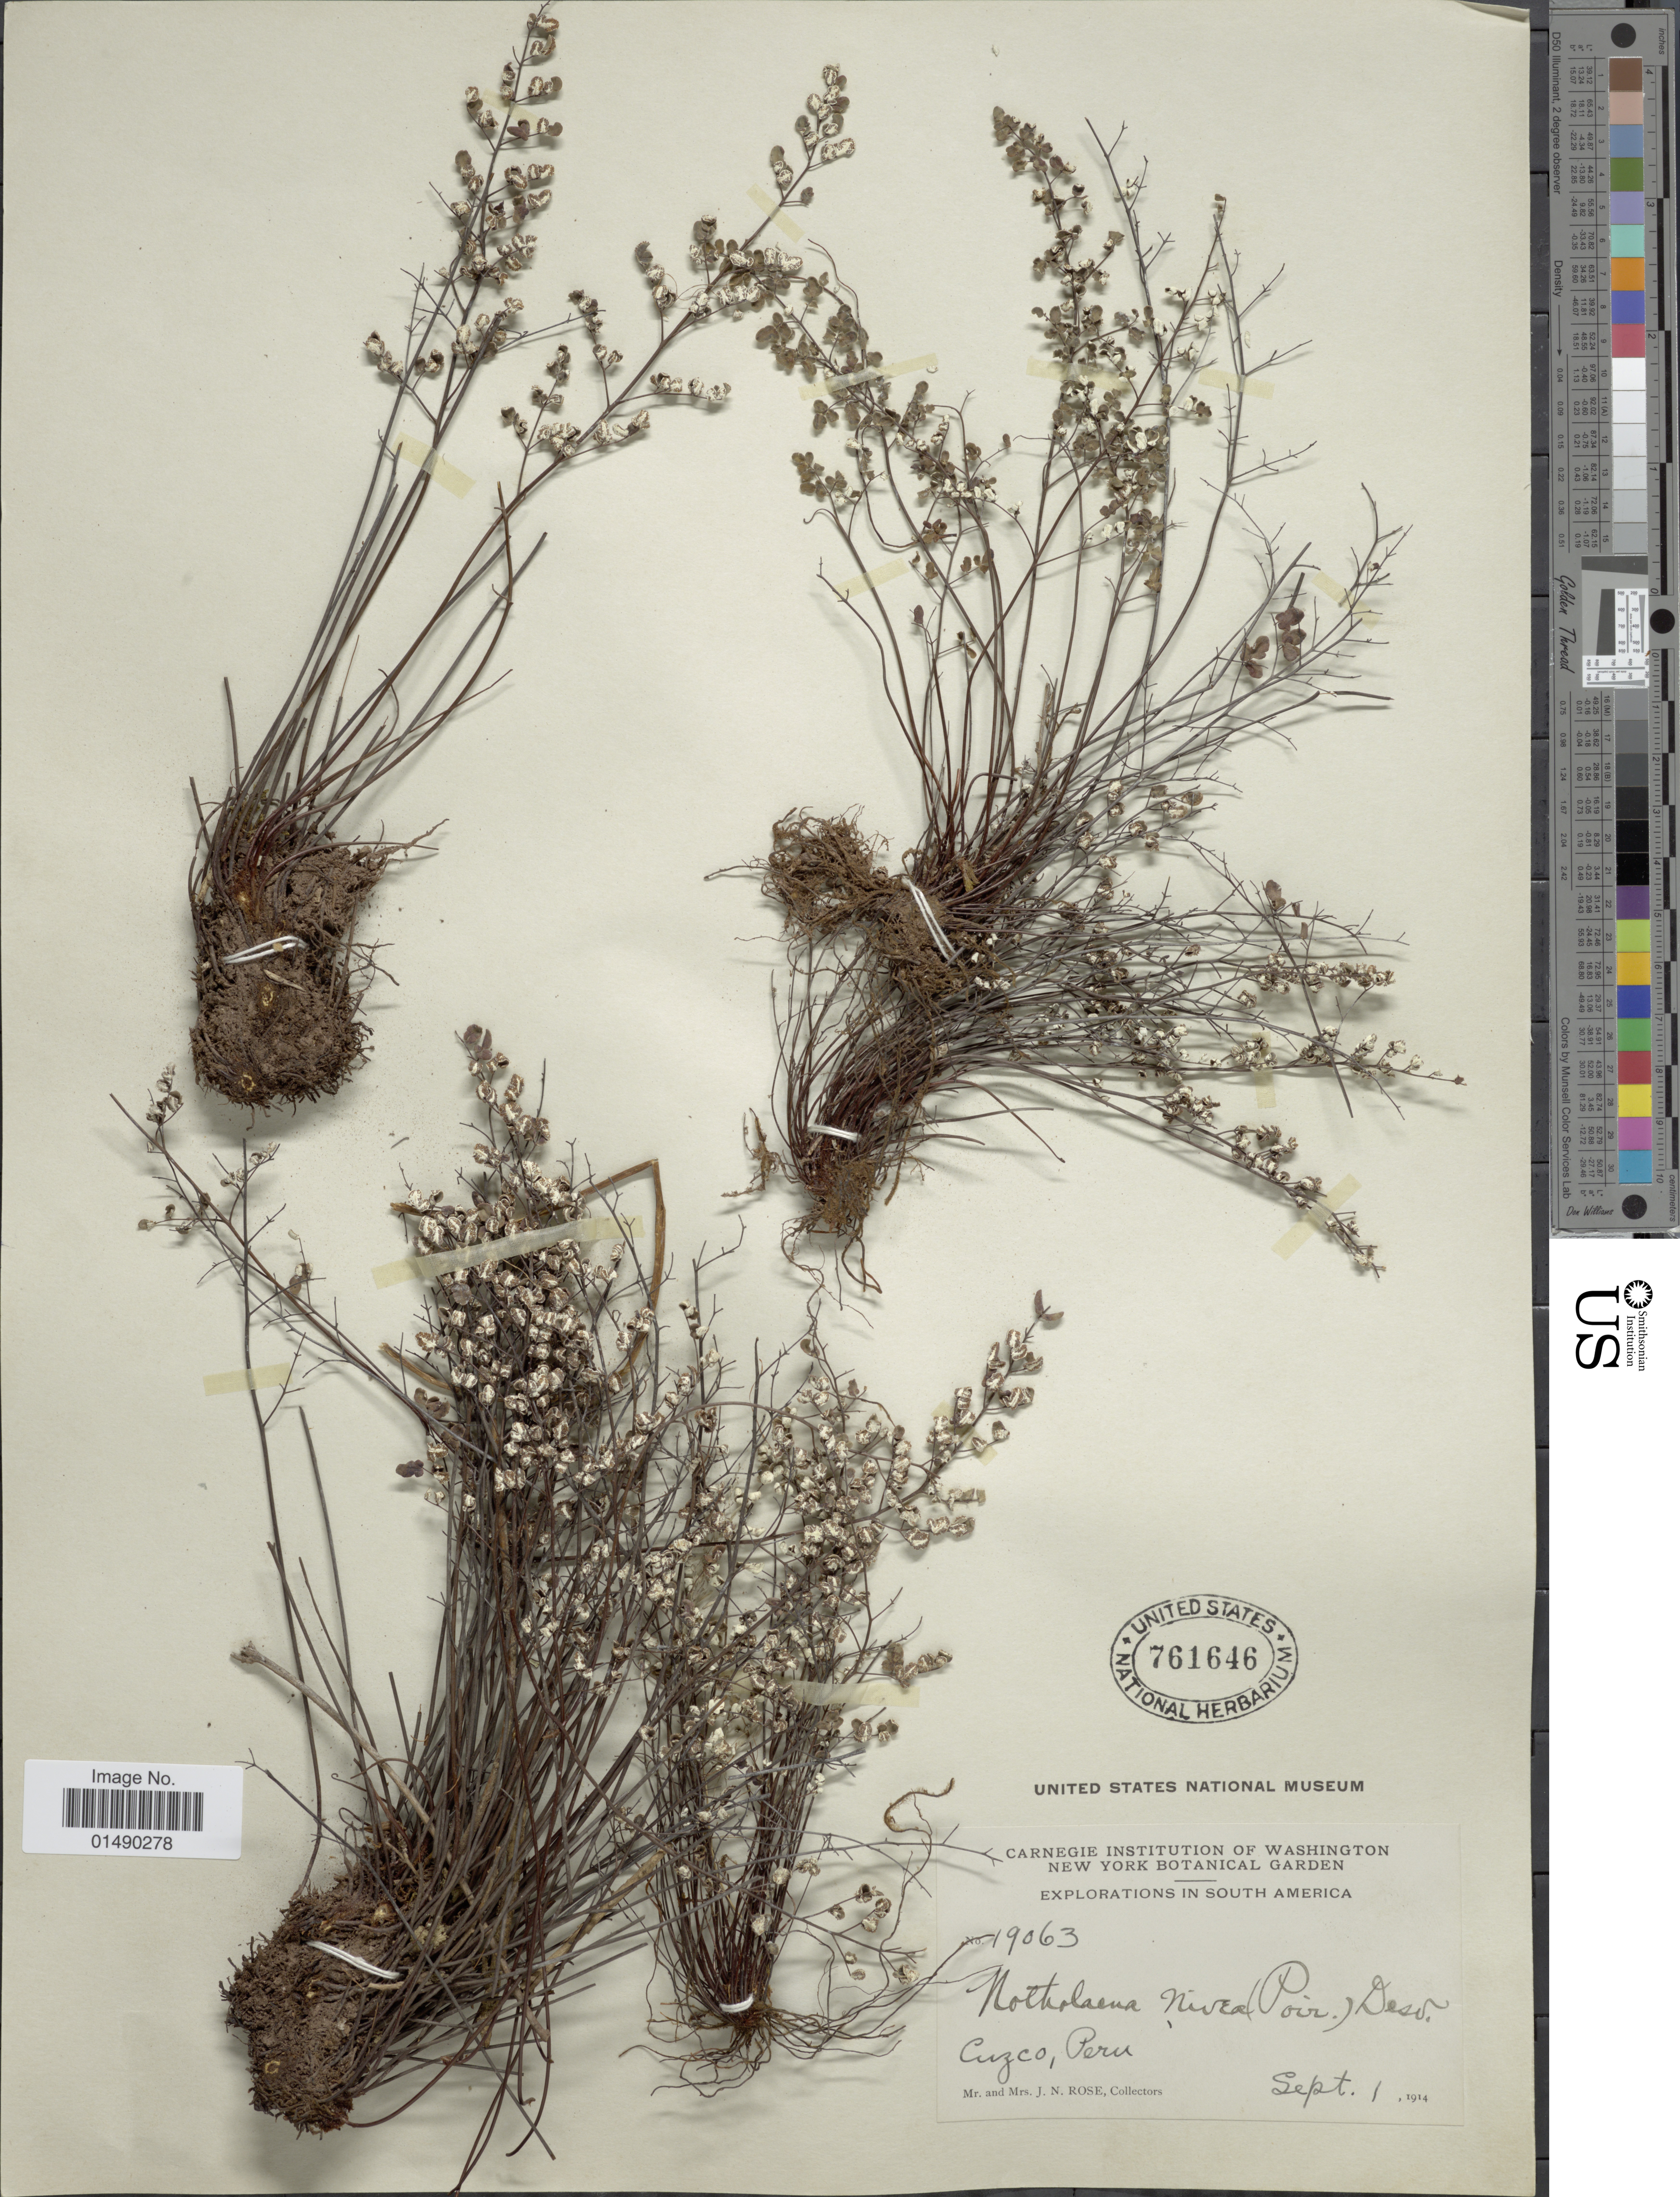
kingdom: Plantae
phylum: Tracheophyta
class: Polypodiopsida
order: Polypodiales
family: Pteridaceae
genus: Argyrochosma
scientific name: Argyrochosma nivea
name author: (Poir.) Windham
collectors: J. N. Rose & L. B. Rose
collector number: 19063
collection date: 1914-09-01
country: Peru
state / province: Cusco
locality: Peru, South America, Cuzco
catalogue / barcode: US 761646